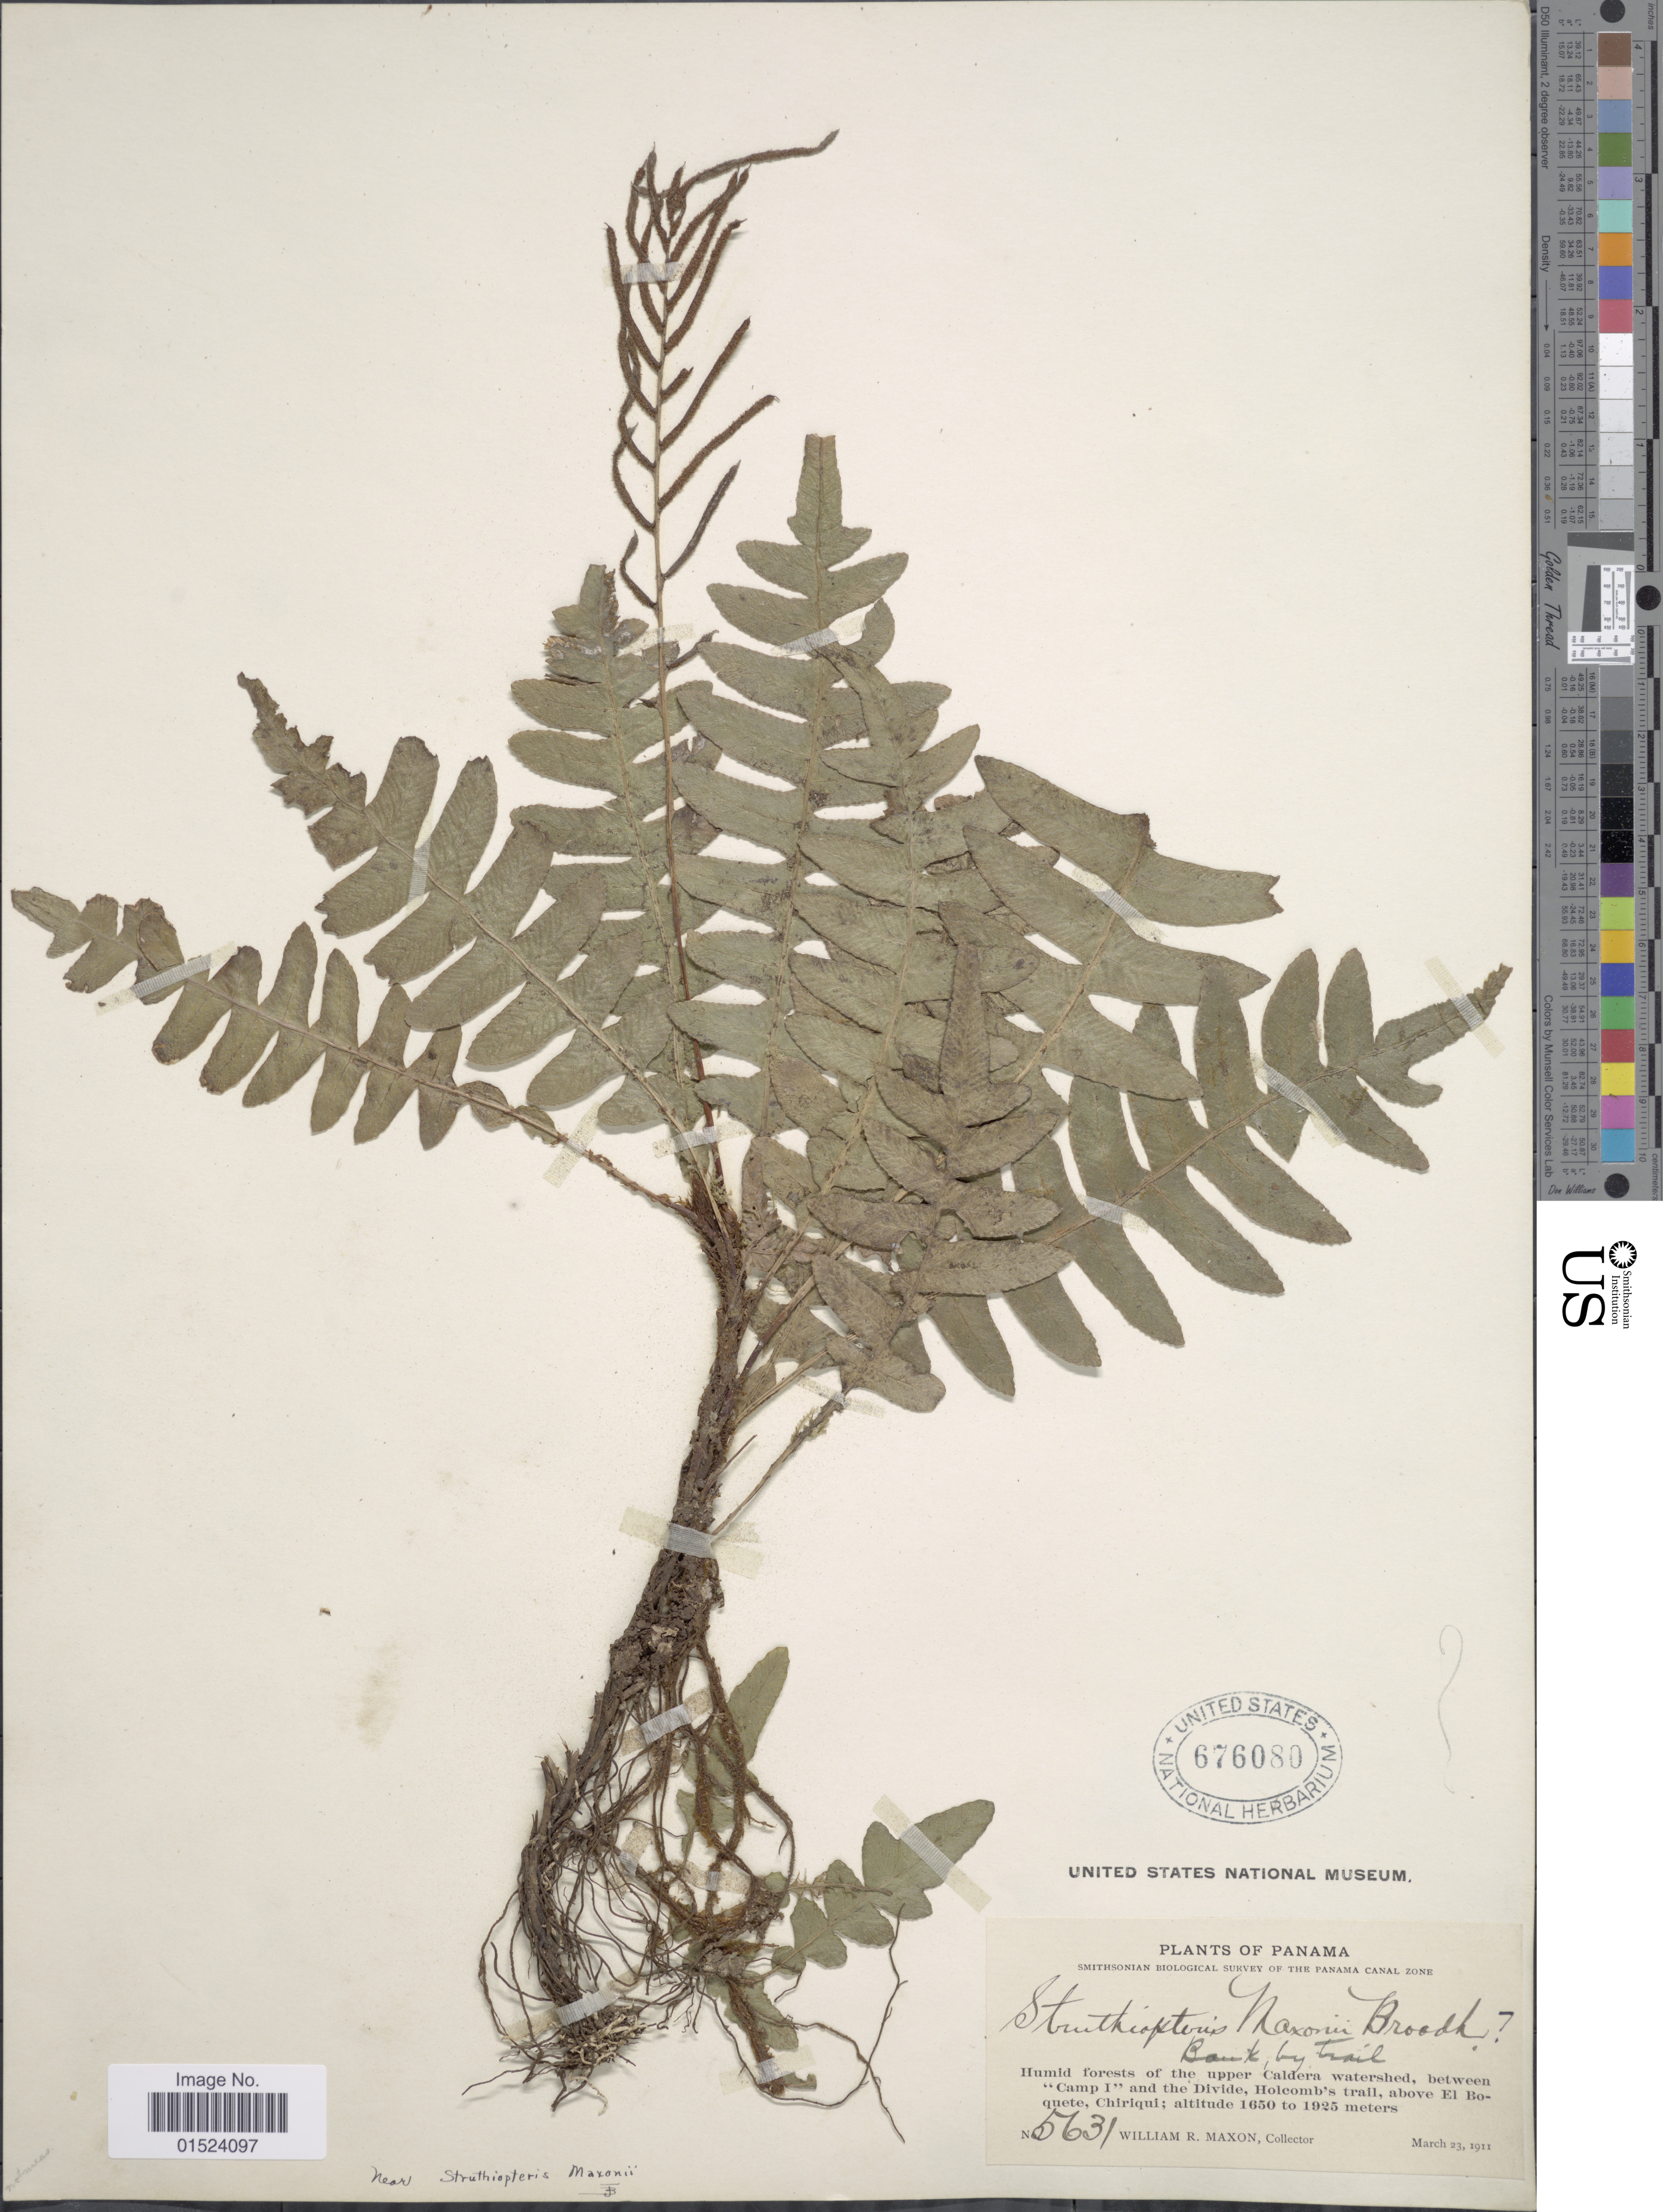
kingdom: Plantae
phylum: Tracheophyta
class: Polypodiopsida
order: Polypodiales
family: Blechnaceae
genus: Blechnum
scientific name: Blechnum l'herminieri subsp. lehmannii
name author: (Hieron.) Lellinger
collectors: W. R. Maxon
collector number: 5631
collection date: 1911-03-23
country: Panama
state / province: Chiriqui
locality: Humid forests of the upper Caldera watershed, between "Camp I" and the Divide, Holcomb's trail, above El Boquete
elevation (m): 1650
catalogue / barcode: US 676080